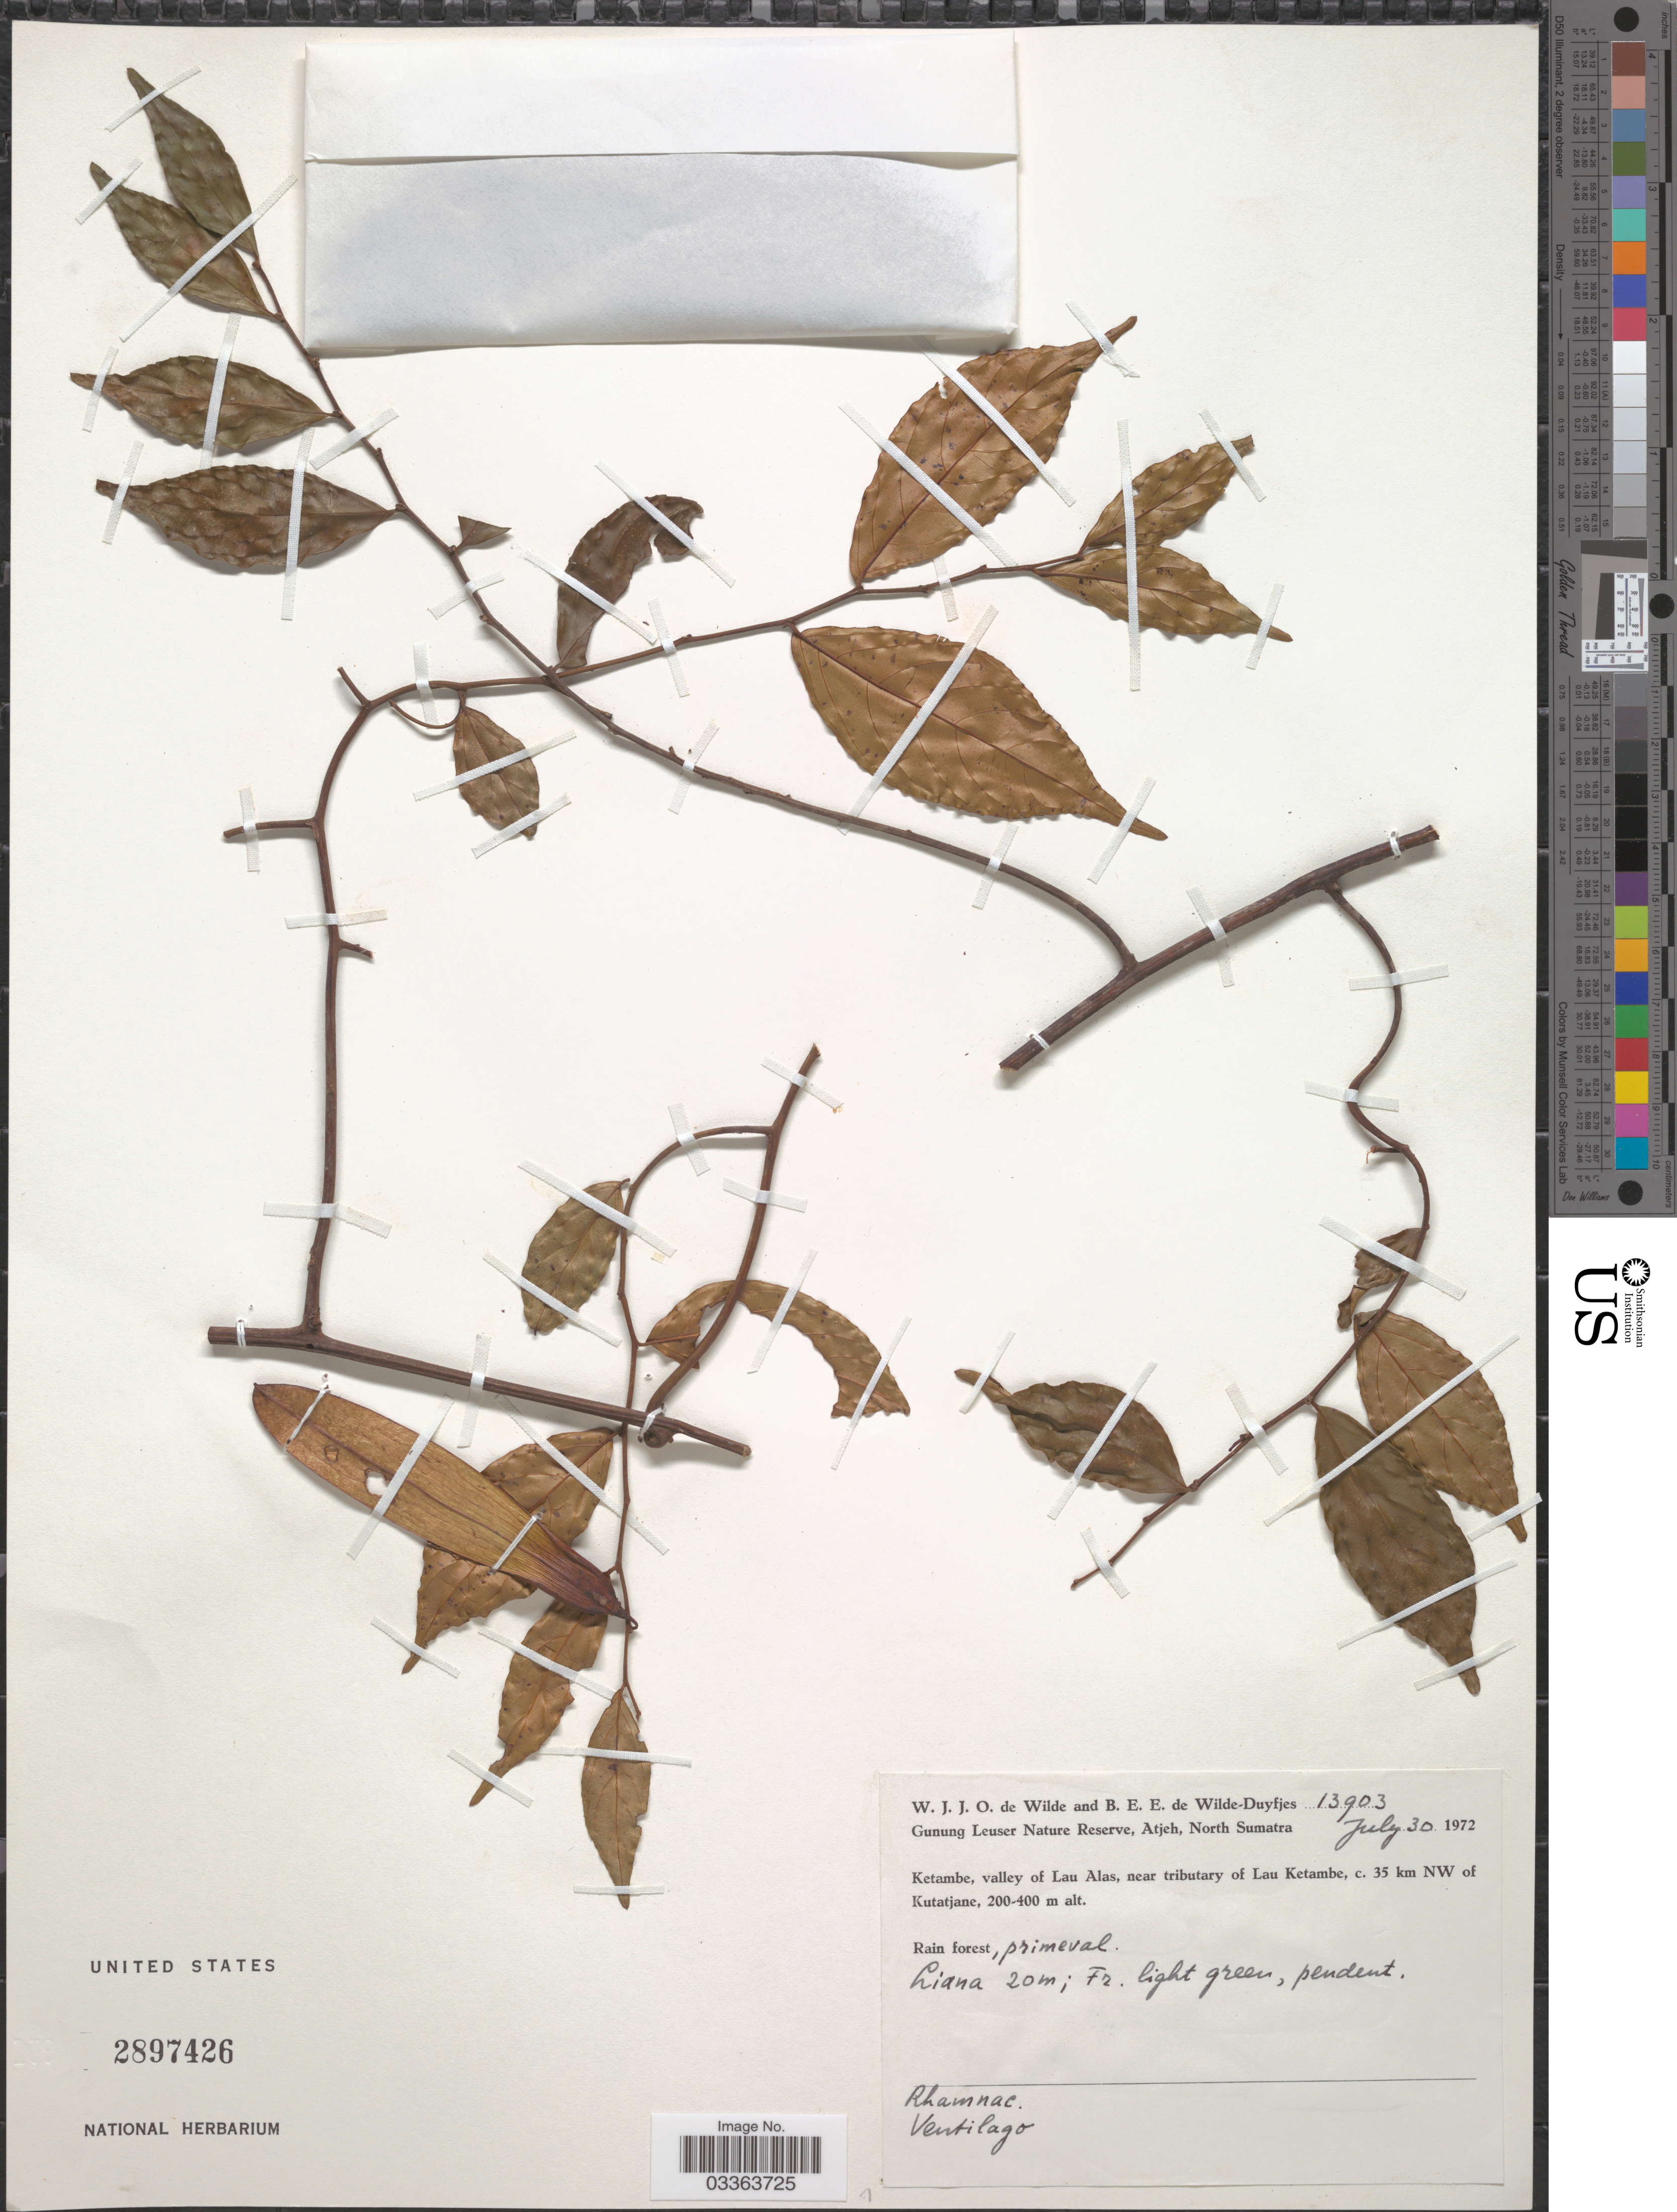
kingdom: Plantae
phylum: Tracheophyta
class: Magnoliopsida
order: Rosales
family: Rhamnaceae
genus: Smythea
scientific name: Smythea sp.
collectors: W. J. de Wilde & B. E. de Wilde-Duyfjes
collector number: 13903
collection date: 1972-07-30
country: Indonesia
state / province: Sumatra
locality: Gunung Leuser Nature Reserve, Atjeh, North Sumatra. Ketambe, valley of Lau Alas, near tributary of Lau Ketambe, c. 35 km NW of Kutatjane.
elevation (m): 200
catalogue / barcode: US 2897426